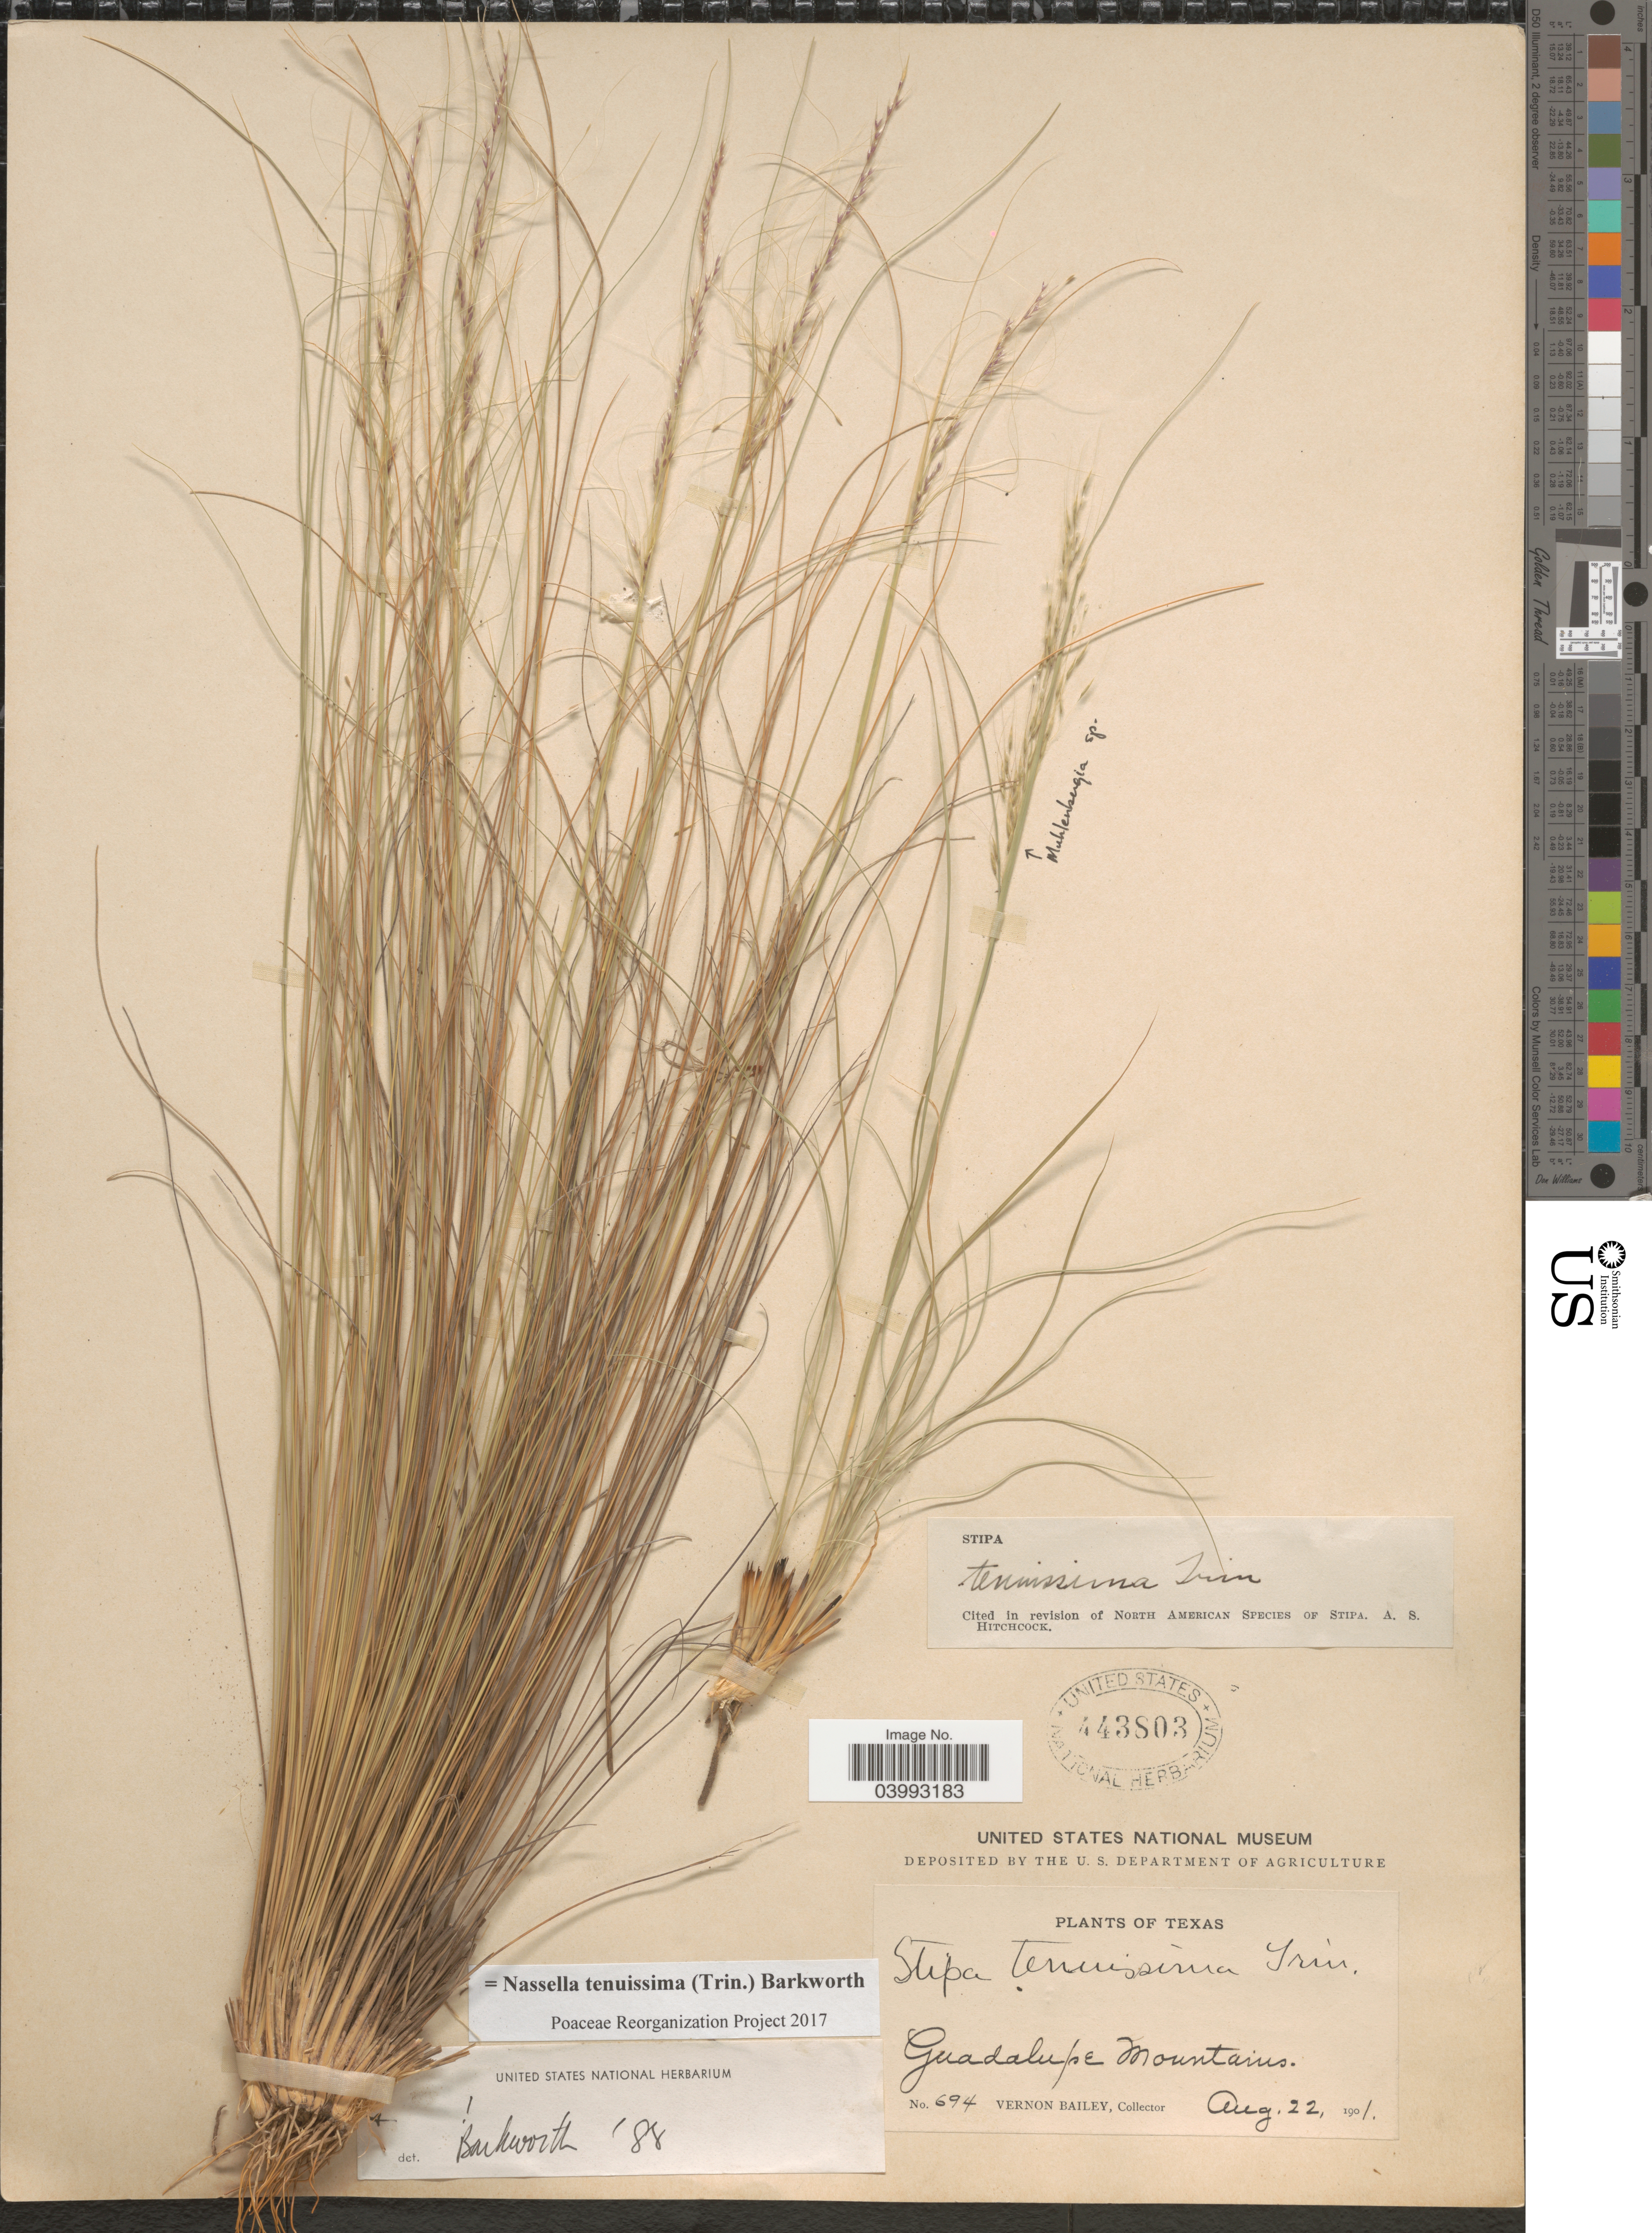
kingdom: Plantae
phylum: Tracheophyta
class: Liliopsida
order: Poales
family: Poaceae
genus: Nassella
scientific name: Nassella tenuissima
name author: (Trin.) Barkworth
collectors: V. O. Bailey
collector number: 694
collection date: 1901-08-22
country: United States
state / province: Texas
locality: Guadalupe Mountains.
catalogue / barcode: US 443803